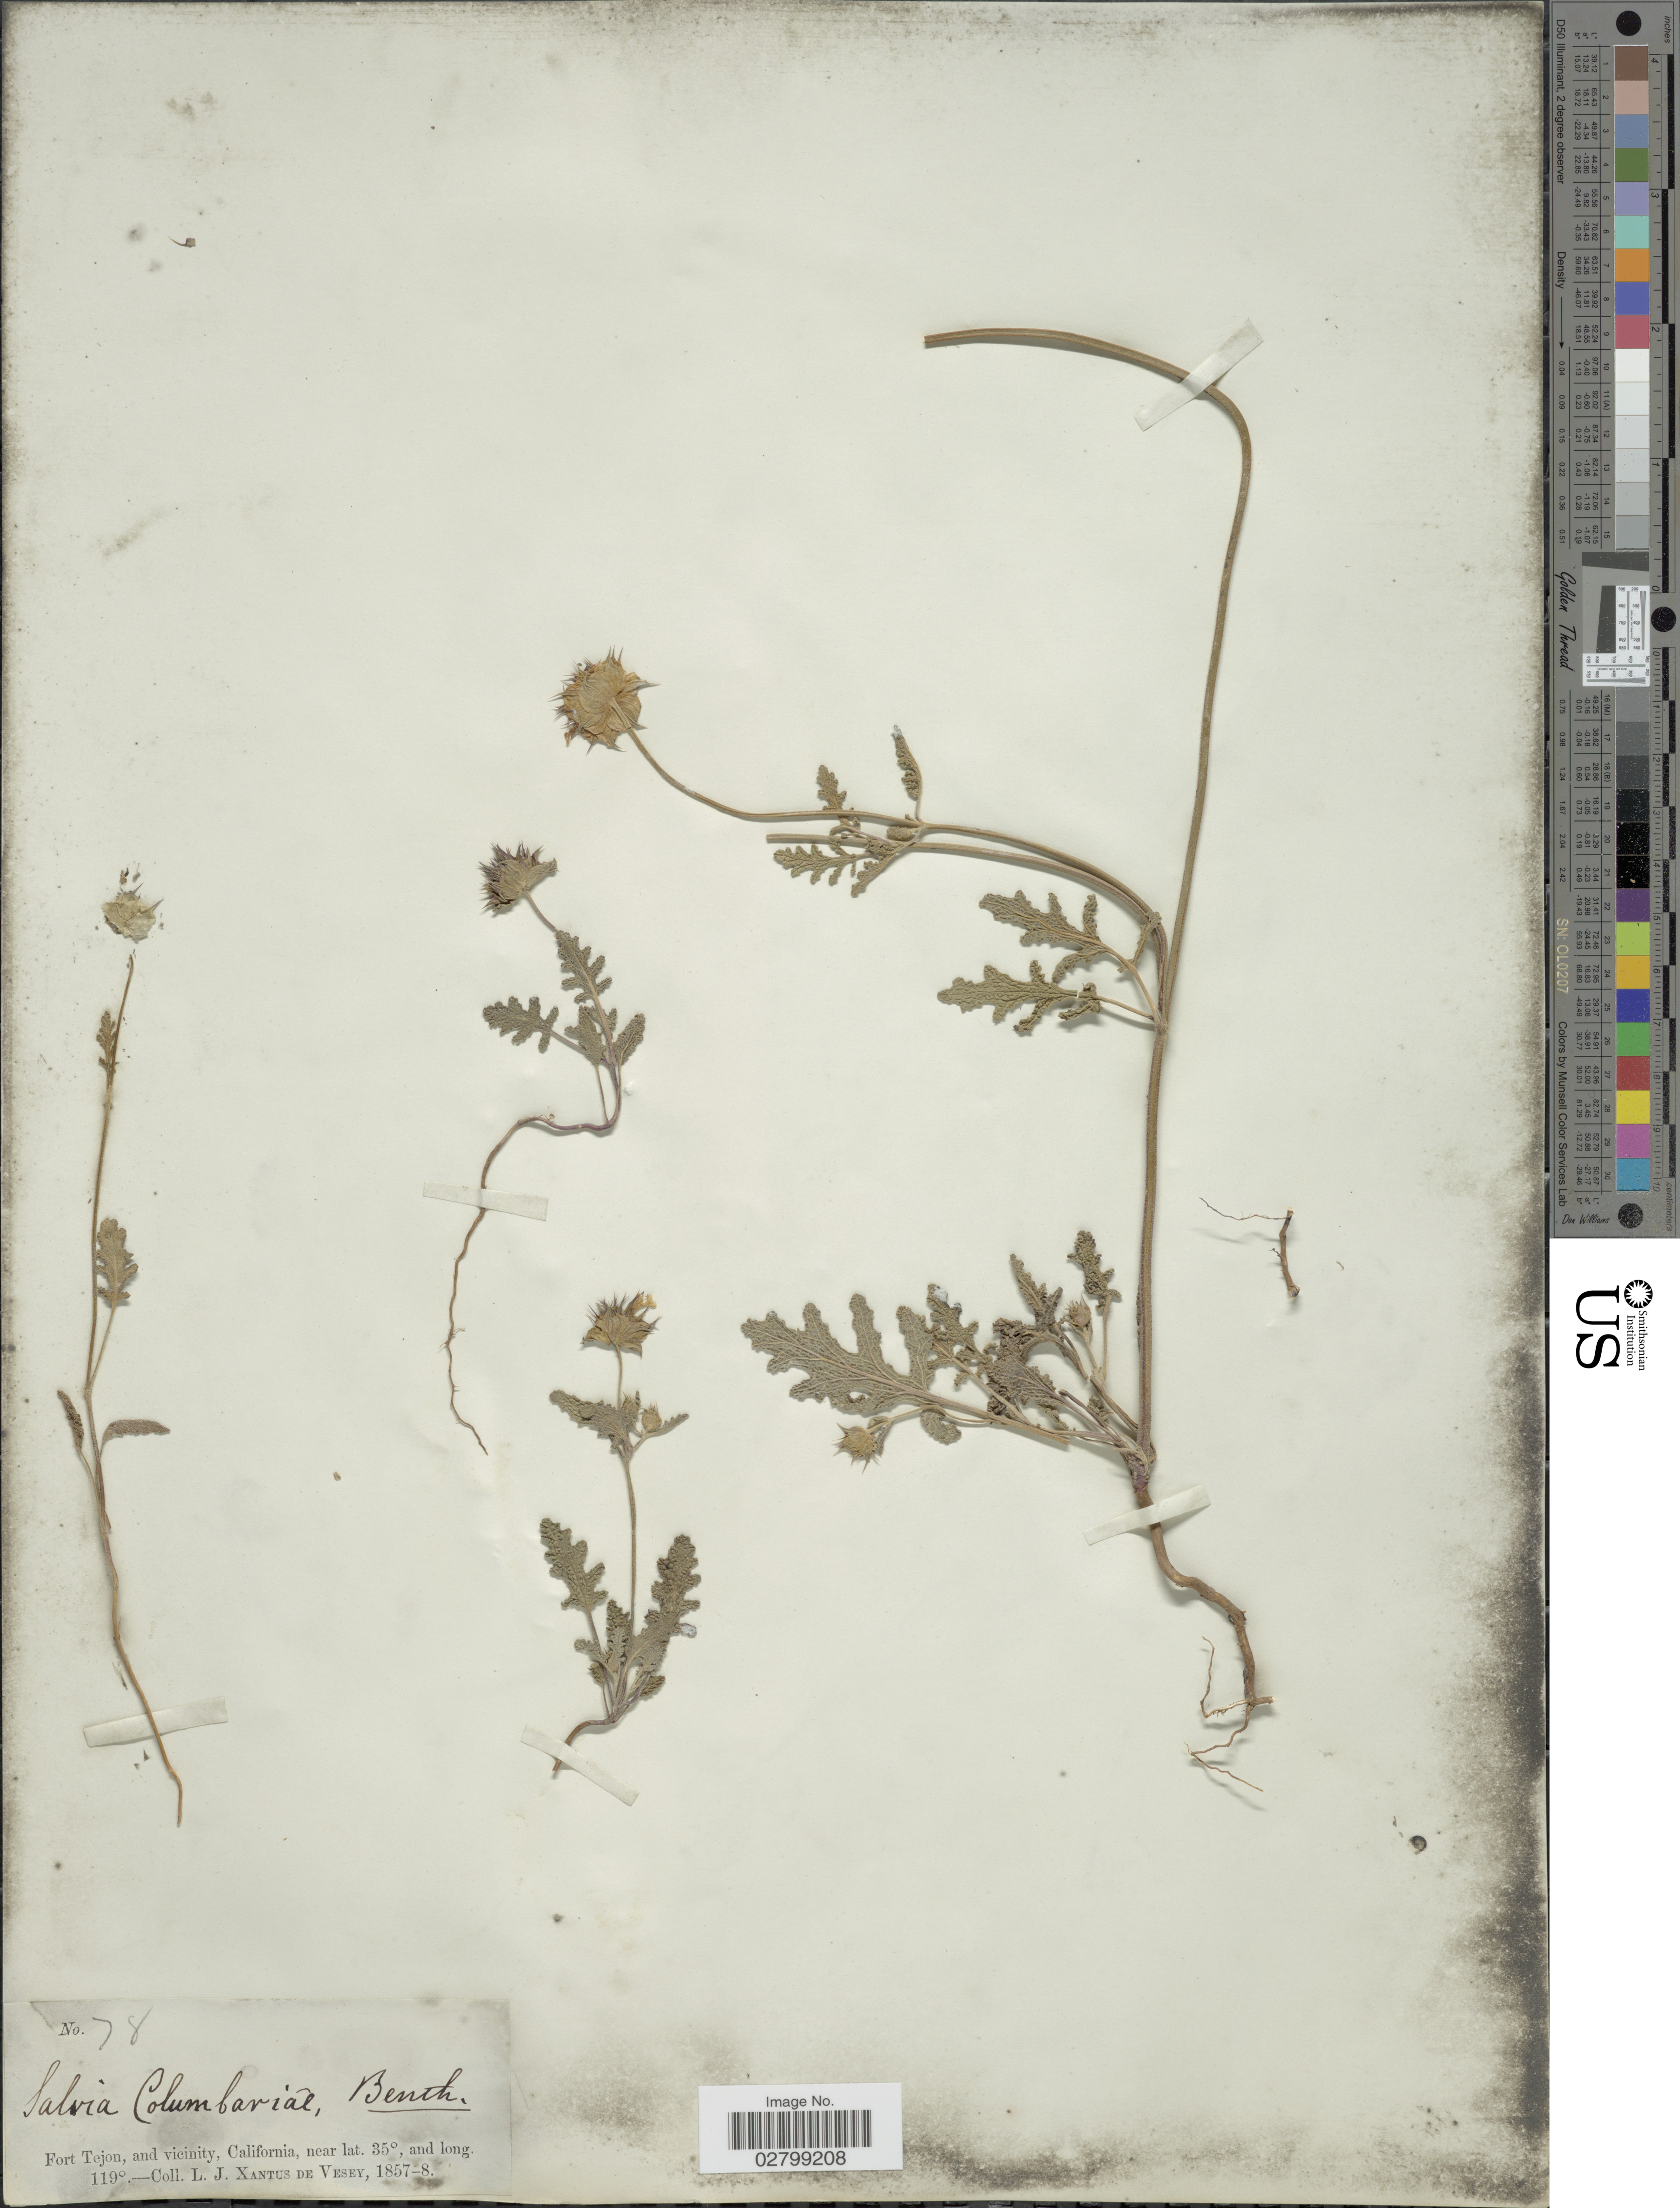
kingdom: Plantae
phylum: Tracheophyta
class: Magnoliopsida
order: Lamiales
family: Lamiaceae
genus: Salvia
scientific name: Salvia columbariae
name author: Benth.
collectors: L. Xantus de Vesey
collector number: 78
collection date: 1857/1858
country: United States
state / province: California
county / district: Kern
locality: Fort Tejon, and vicinity.